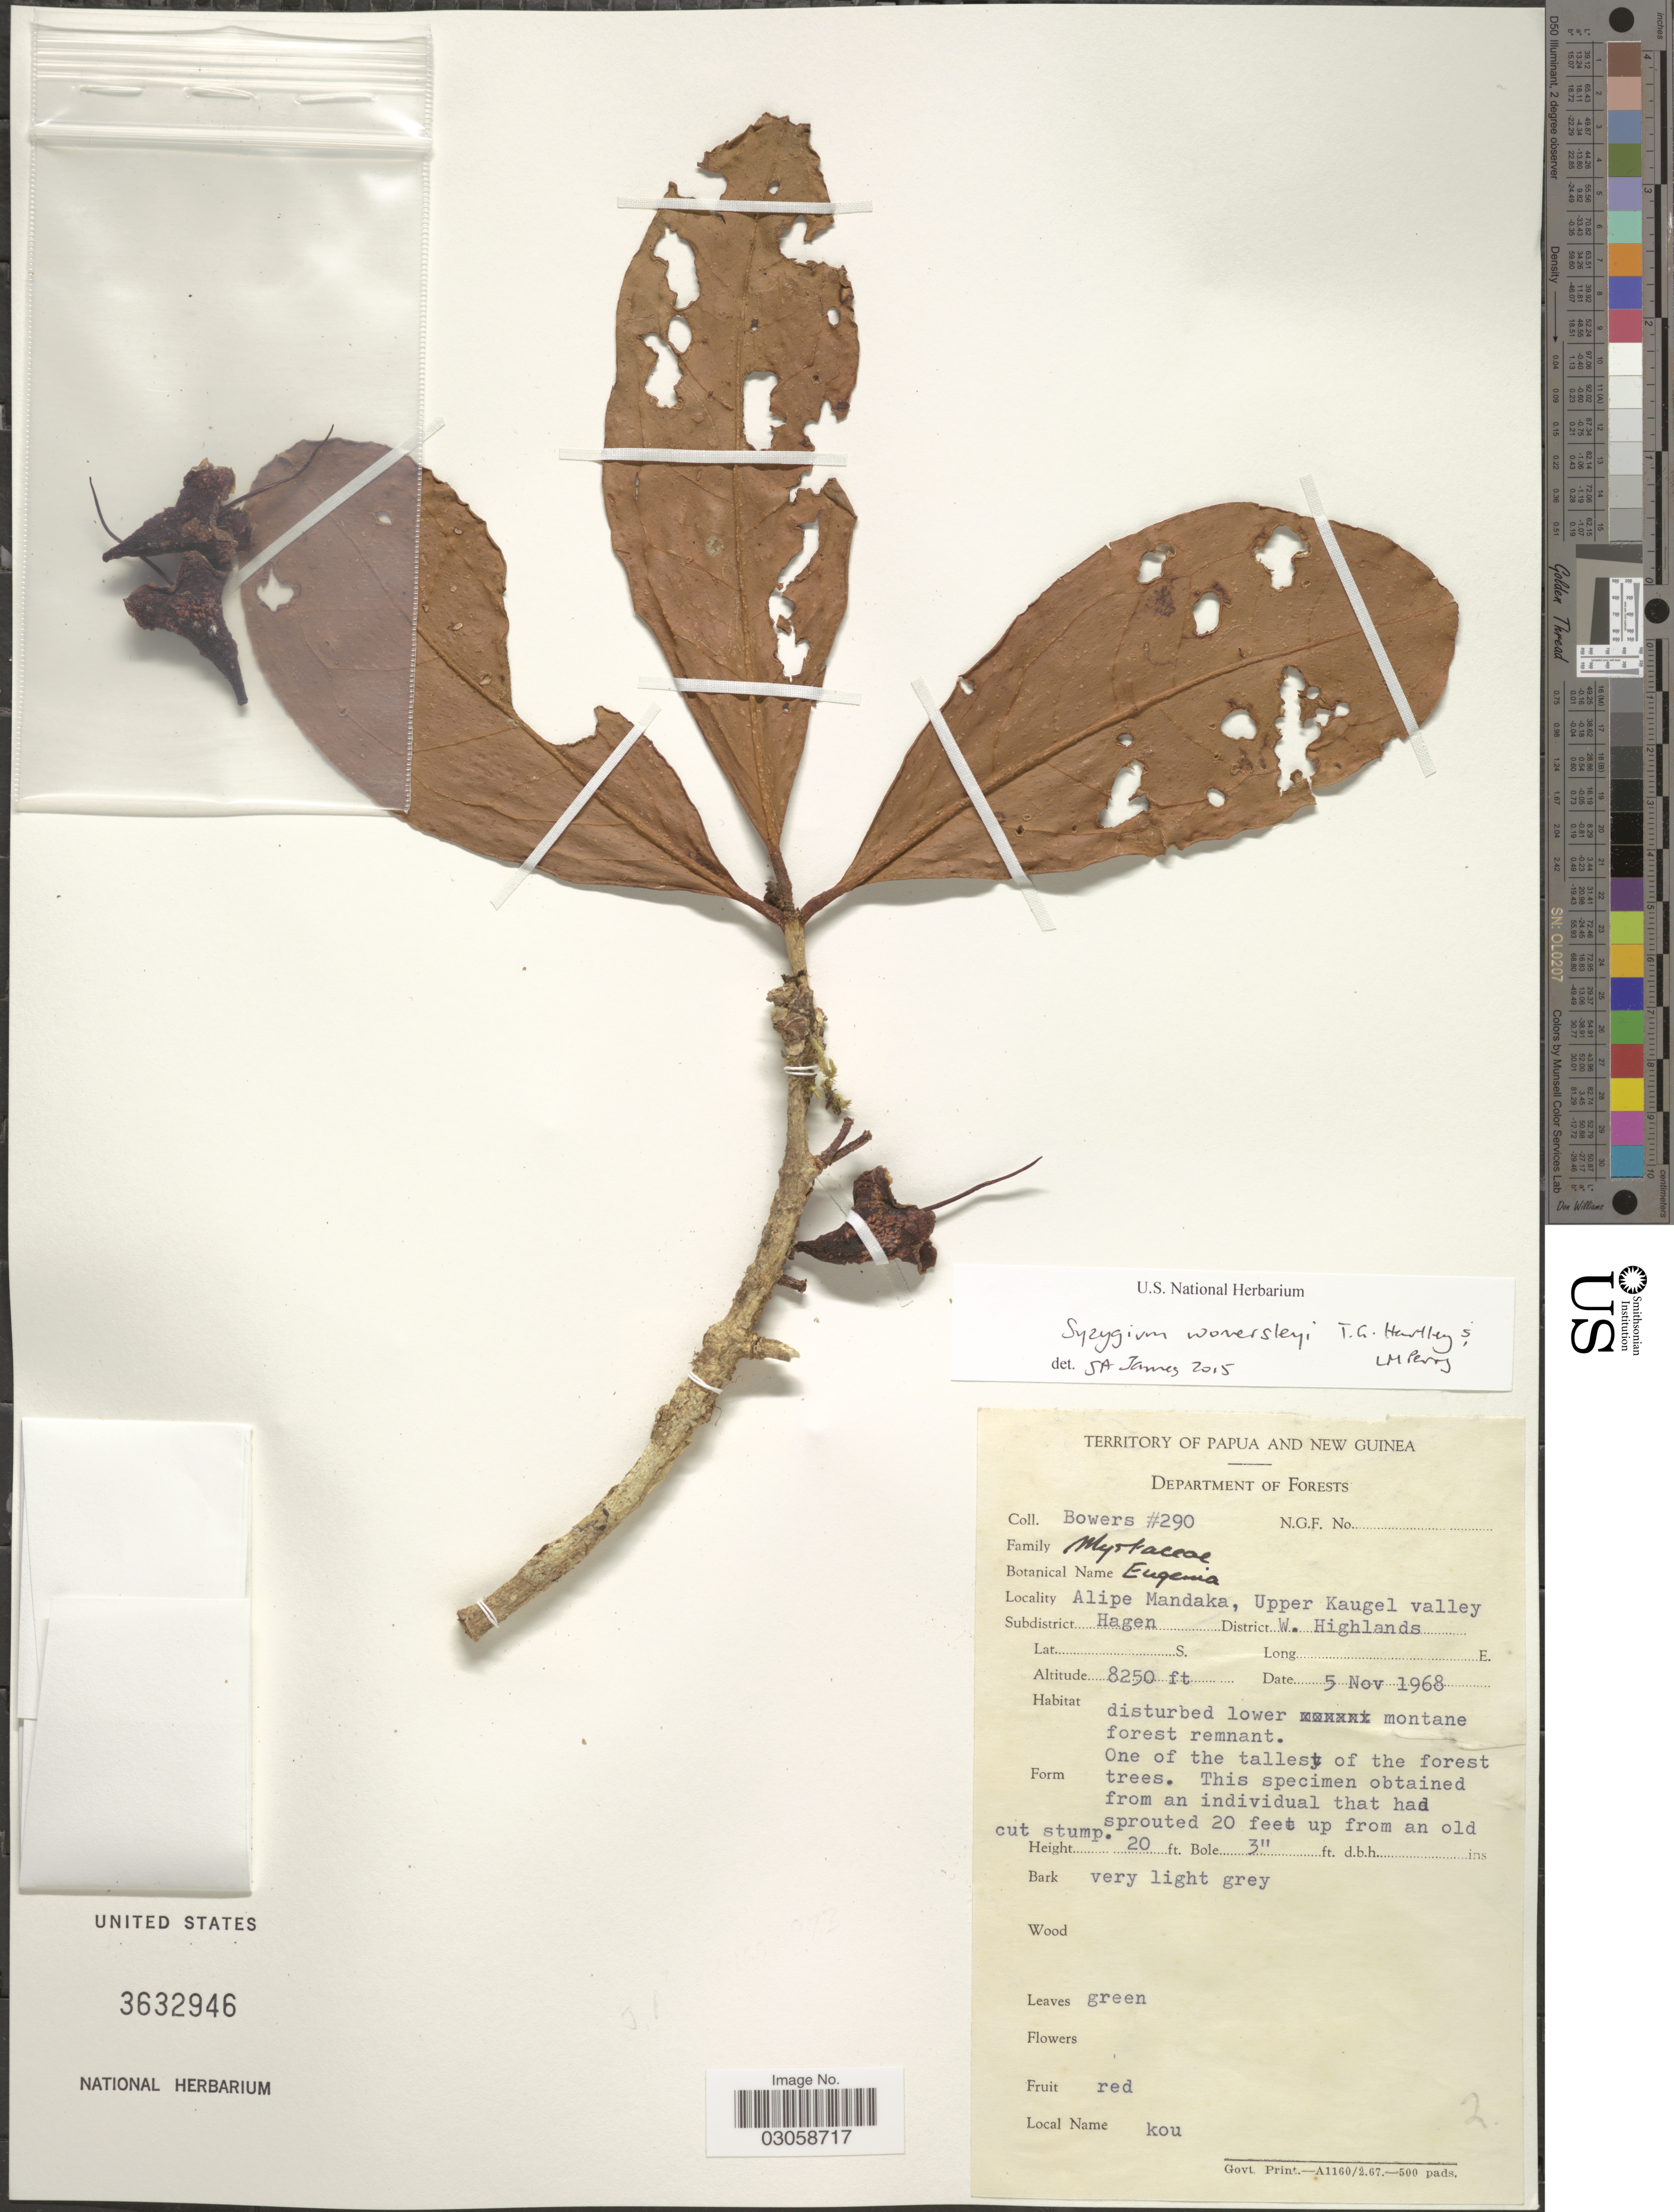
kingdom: Plantae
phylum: Tracheophyta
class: Magnoliopsida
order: Myrtales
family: Myrtaceae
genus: Syzygium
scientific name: Syzygium womersleyi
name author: T.G. Hartley & L.M. Perry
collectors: -. Bowers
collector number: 290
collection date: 1968-11-05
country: Papua New Guinea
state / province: Western Highlands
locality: Territory of Papua and New Guinea. Alipe Mandaka, Upper Kaugel valley. Subdistrict Hagen, District W. Highlands.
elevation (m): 2515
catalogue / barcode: US 3632946